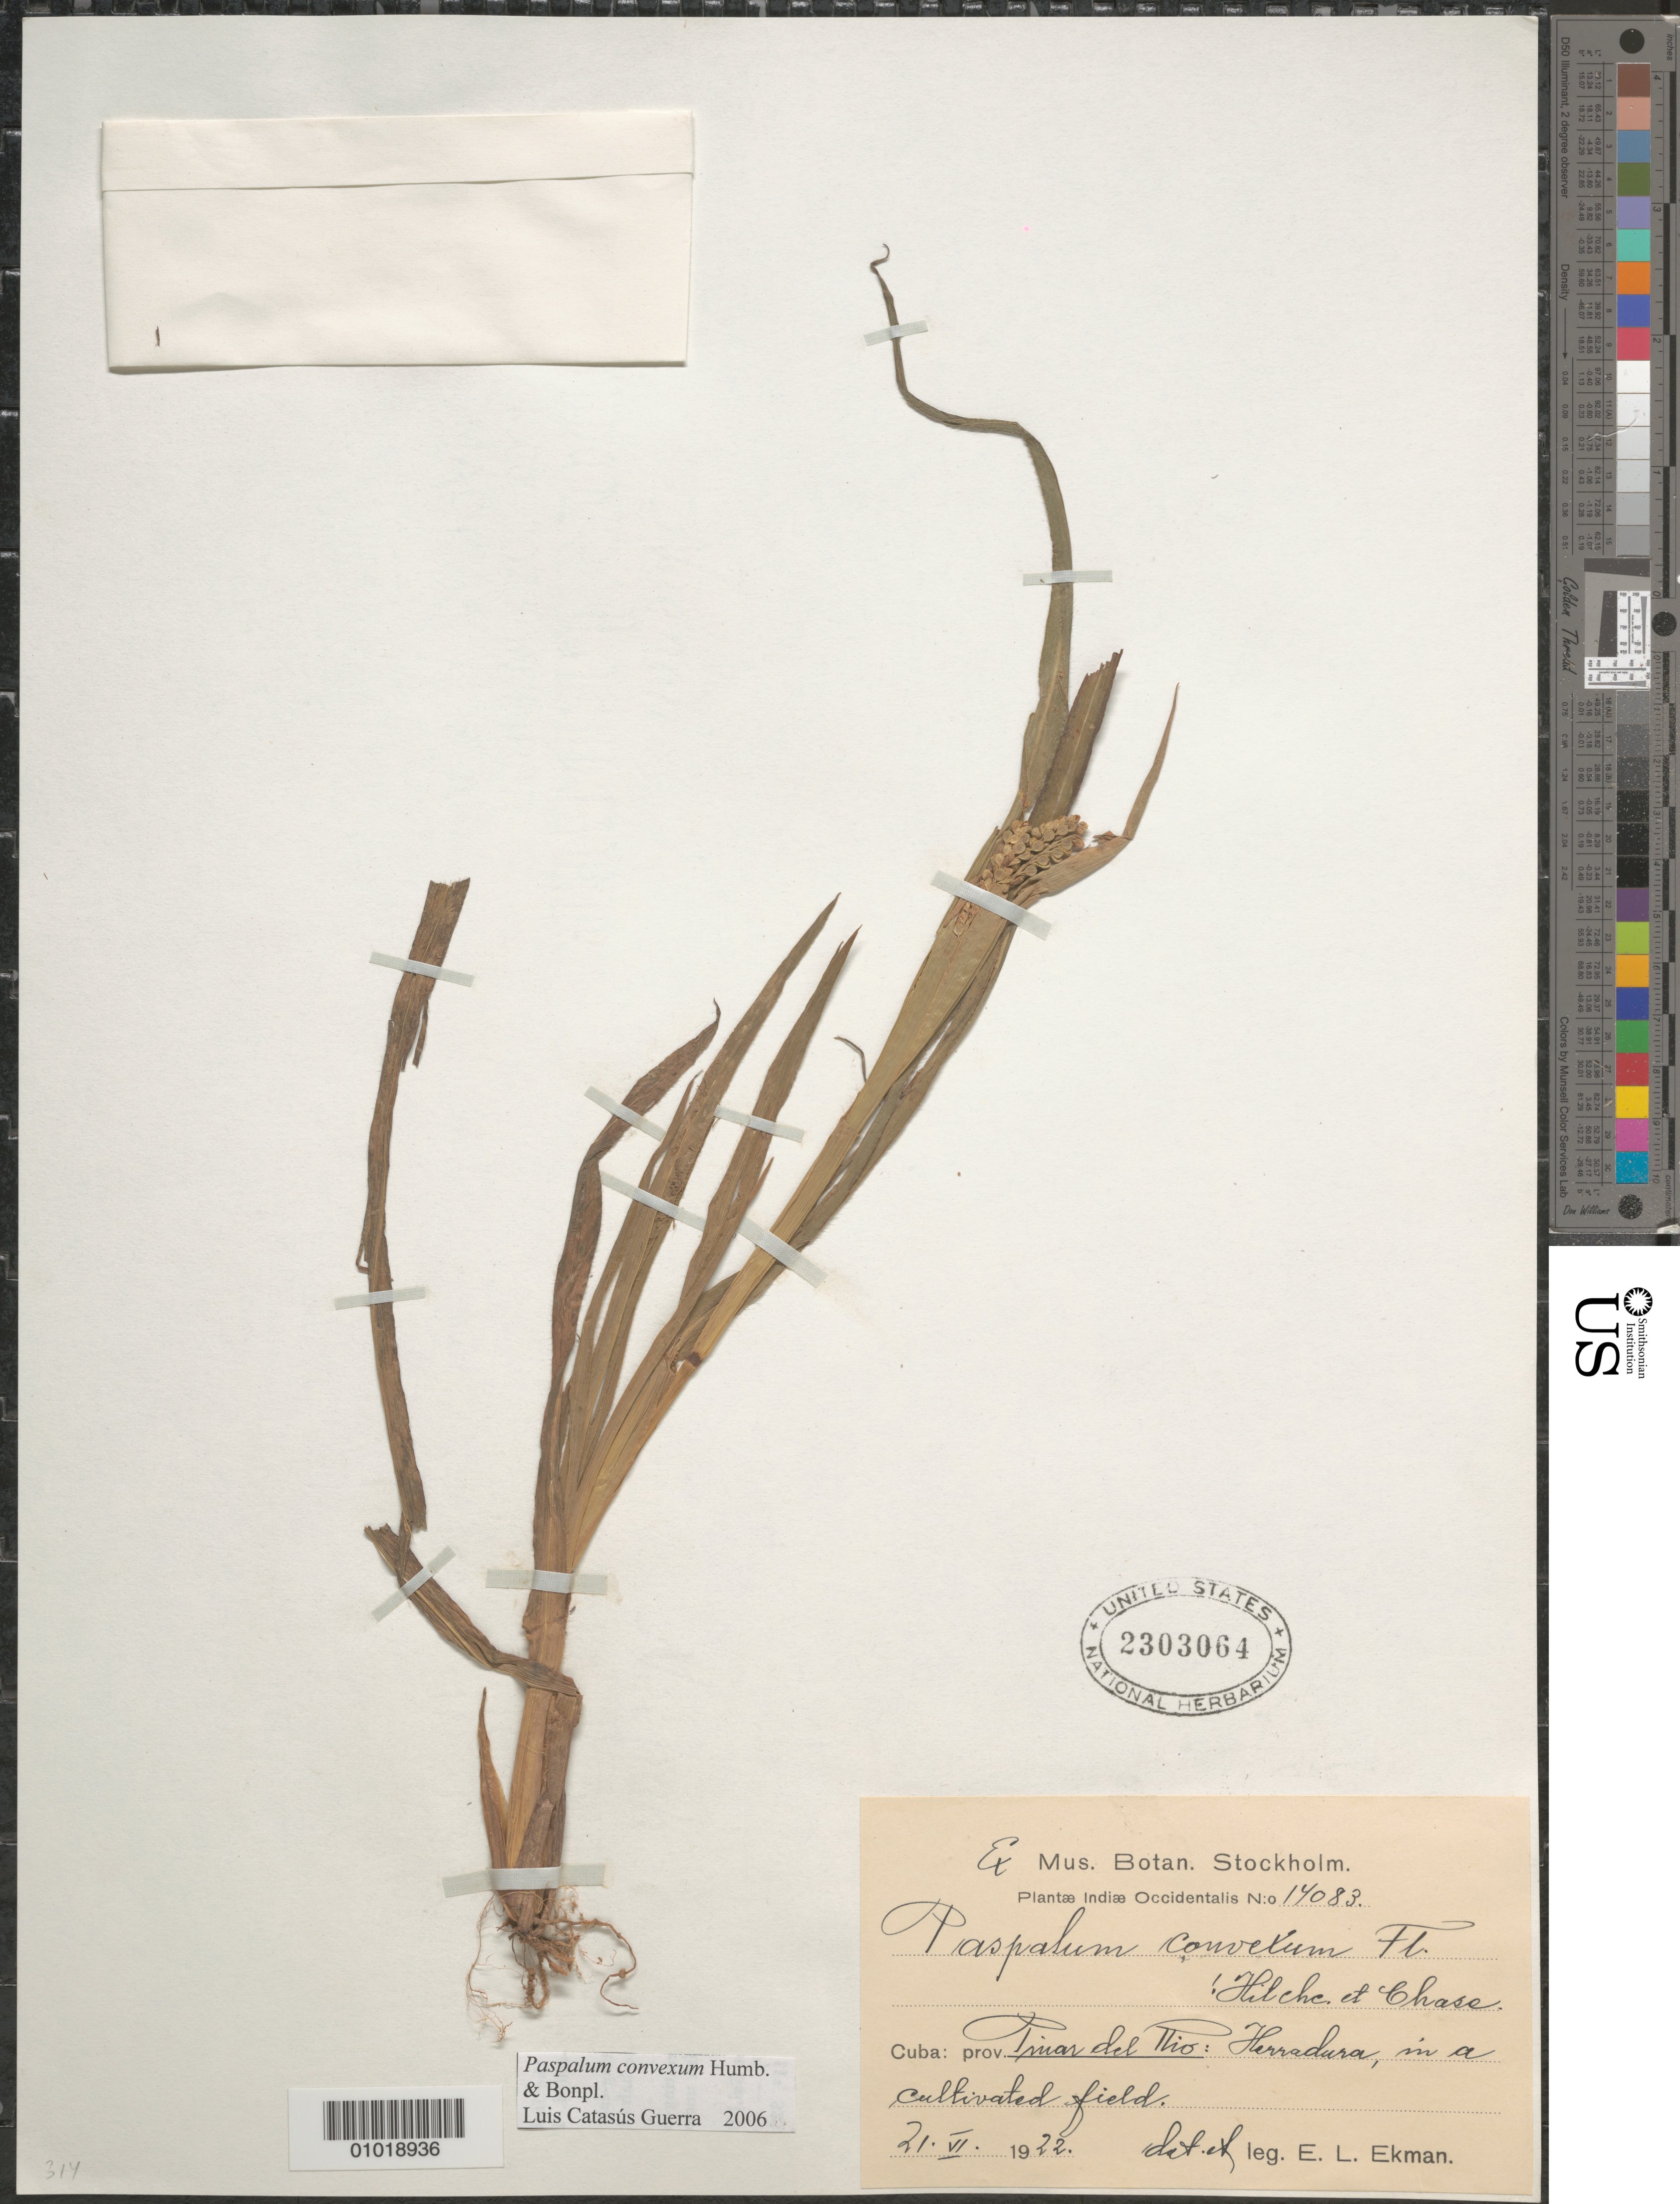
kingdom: Plantae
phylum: Tracheophyta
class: Liliopsida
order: Poales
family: Poaceae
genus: Paspalum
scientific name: Paspalum convexum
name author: Humb. & Bonpl. ex Flüggé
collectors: E. L. Ekman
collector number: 14083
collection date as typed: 21 Jul 1922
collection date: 1922-07-21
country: Cuba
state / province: Pinar del Rio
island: Cuba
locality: Herradura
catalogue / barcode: US 2303064